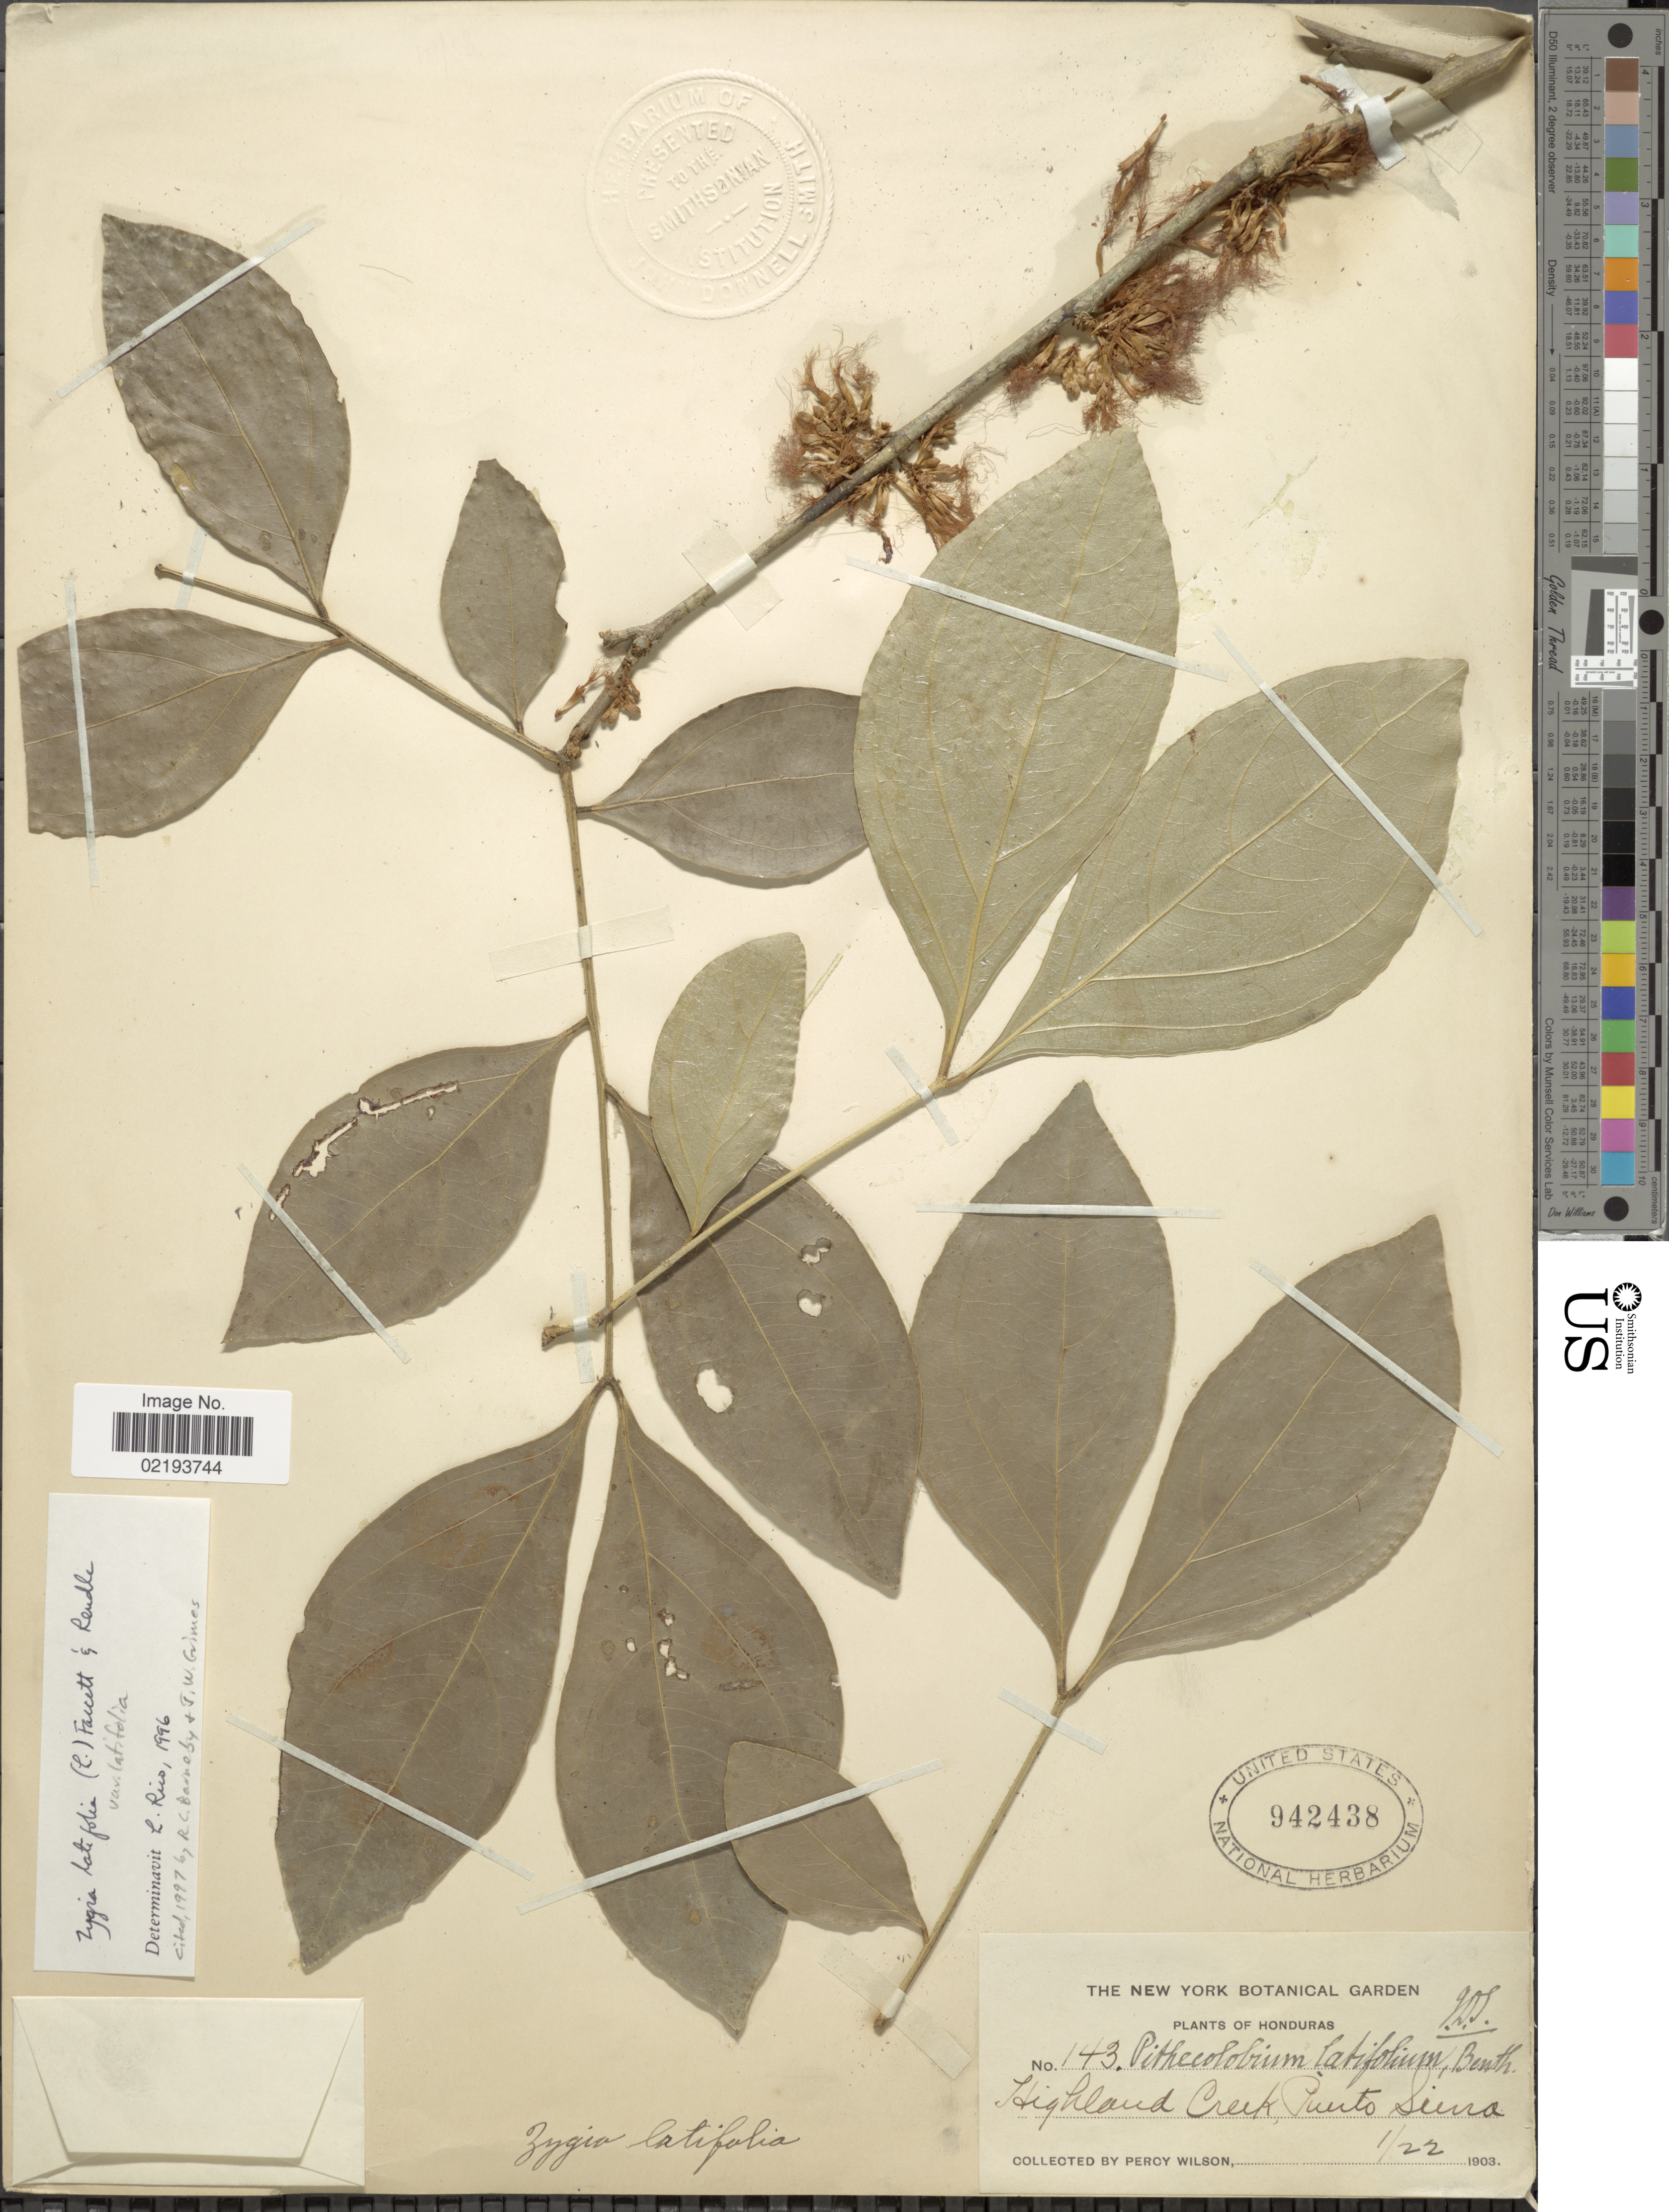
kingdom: Plantae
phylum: Tracheophyta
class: Magnoliopsida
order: Fabales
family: Fabaceae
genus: Zygia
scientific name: Zygia latifolia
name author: (L.) Fawc. & Rendle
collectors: P. Wilson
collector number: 143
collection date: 1903-01-22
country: Honduras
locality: Highland Creek, Puerto Sierra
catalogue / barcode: US 942438